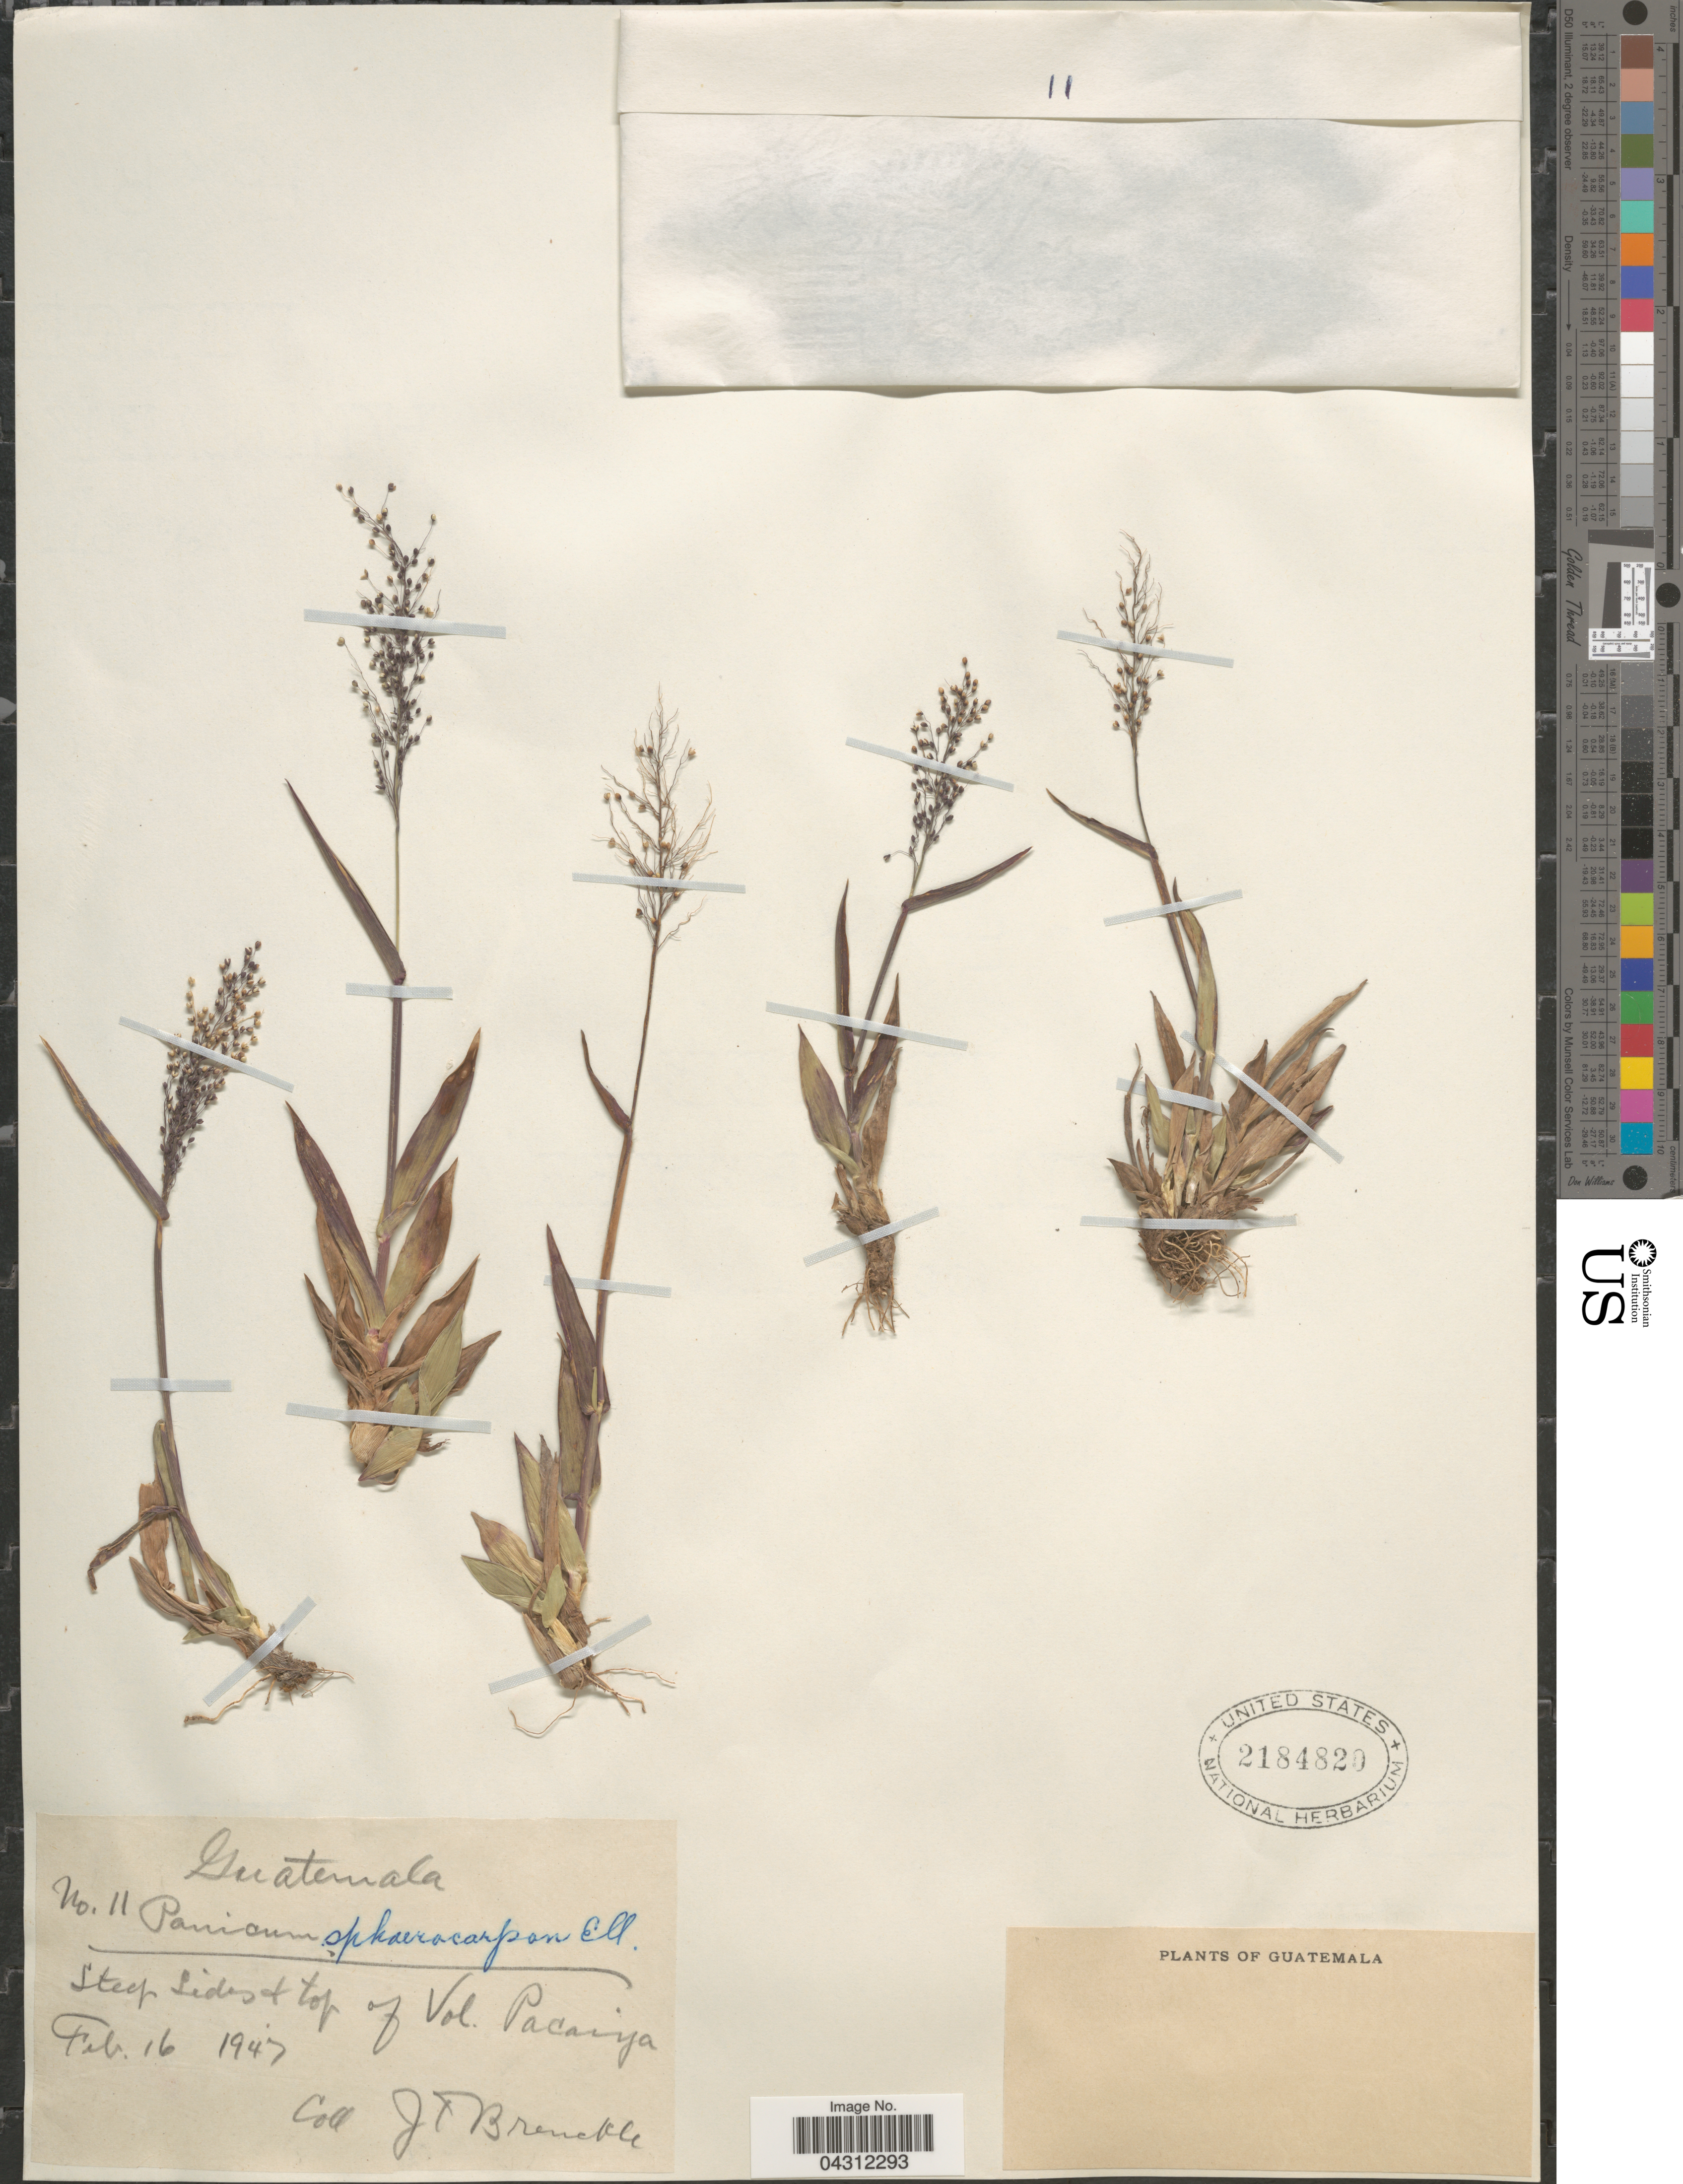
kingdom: Plantae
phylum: Tracheophyta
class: Liliopsida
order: Poales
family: Poaceae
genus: Dichanthelium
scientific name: Dichanthelium sphaerocarpon var. sphaerocarpon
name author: (Elliott) Gould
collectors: J. Brenckle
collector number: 11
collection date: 1947-02-16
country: Guatemala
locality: Steep sides & top of Vol. Pacacja.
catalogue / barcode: US 2184820